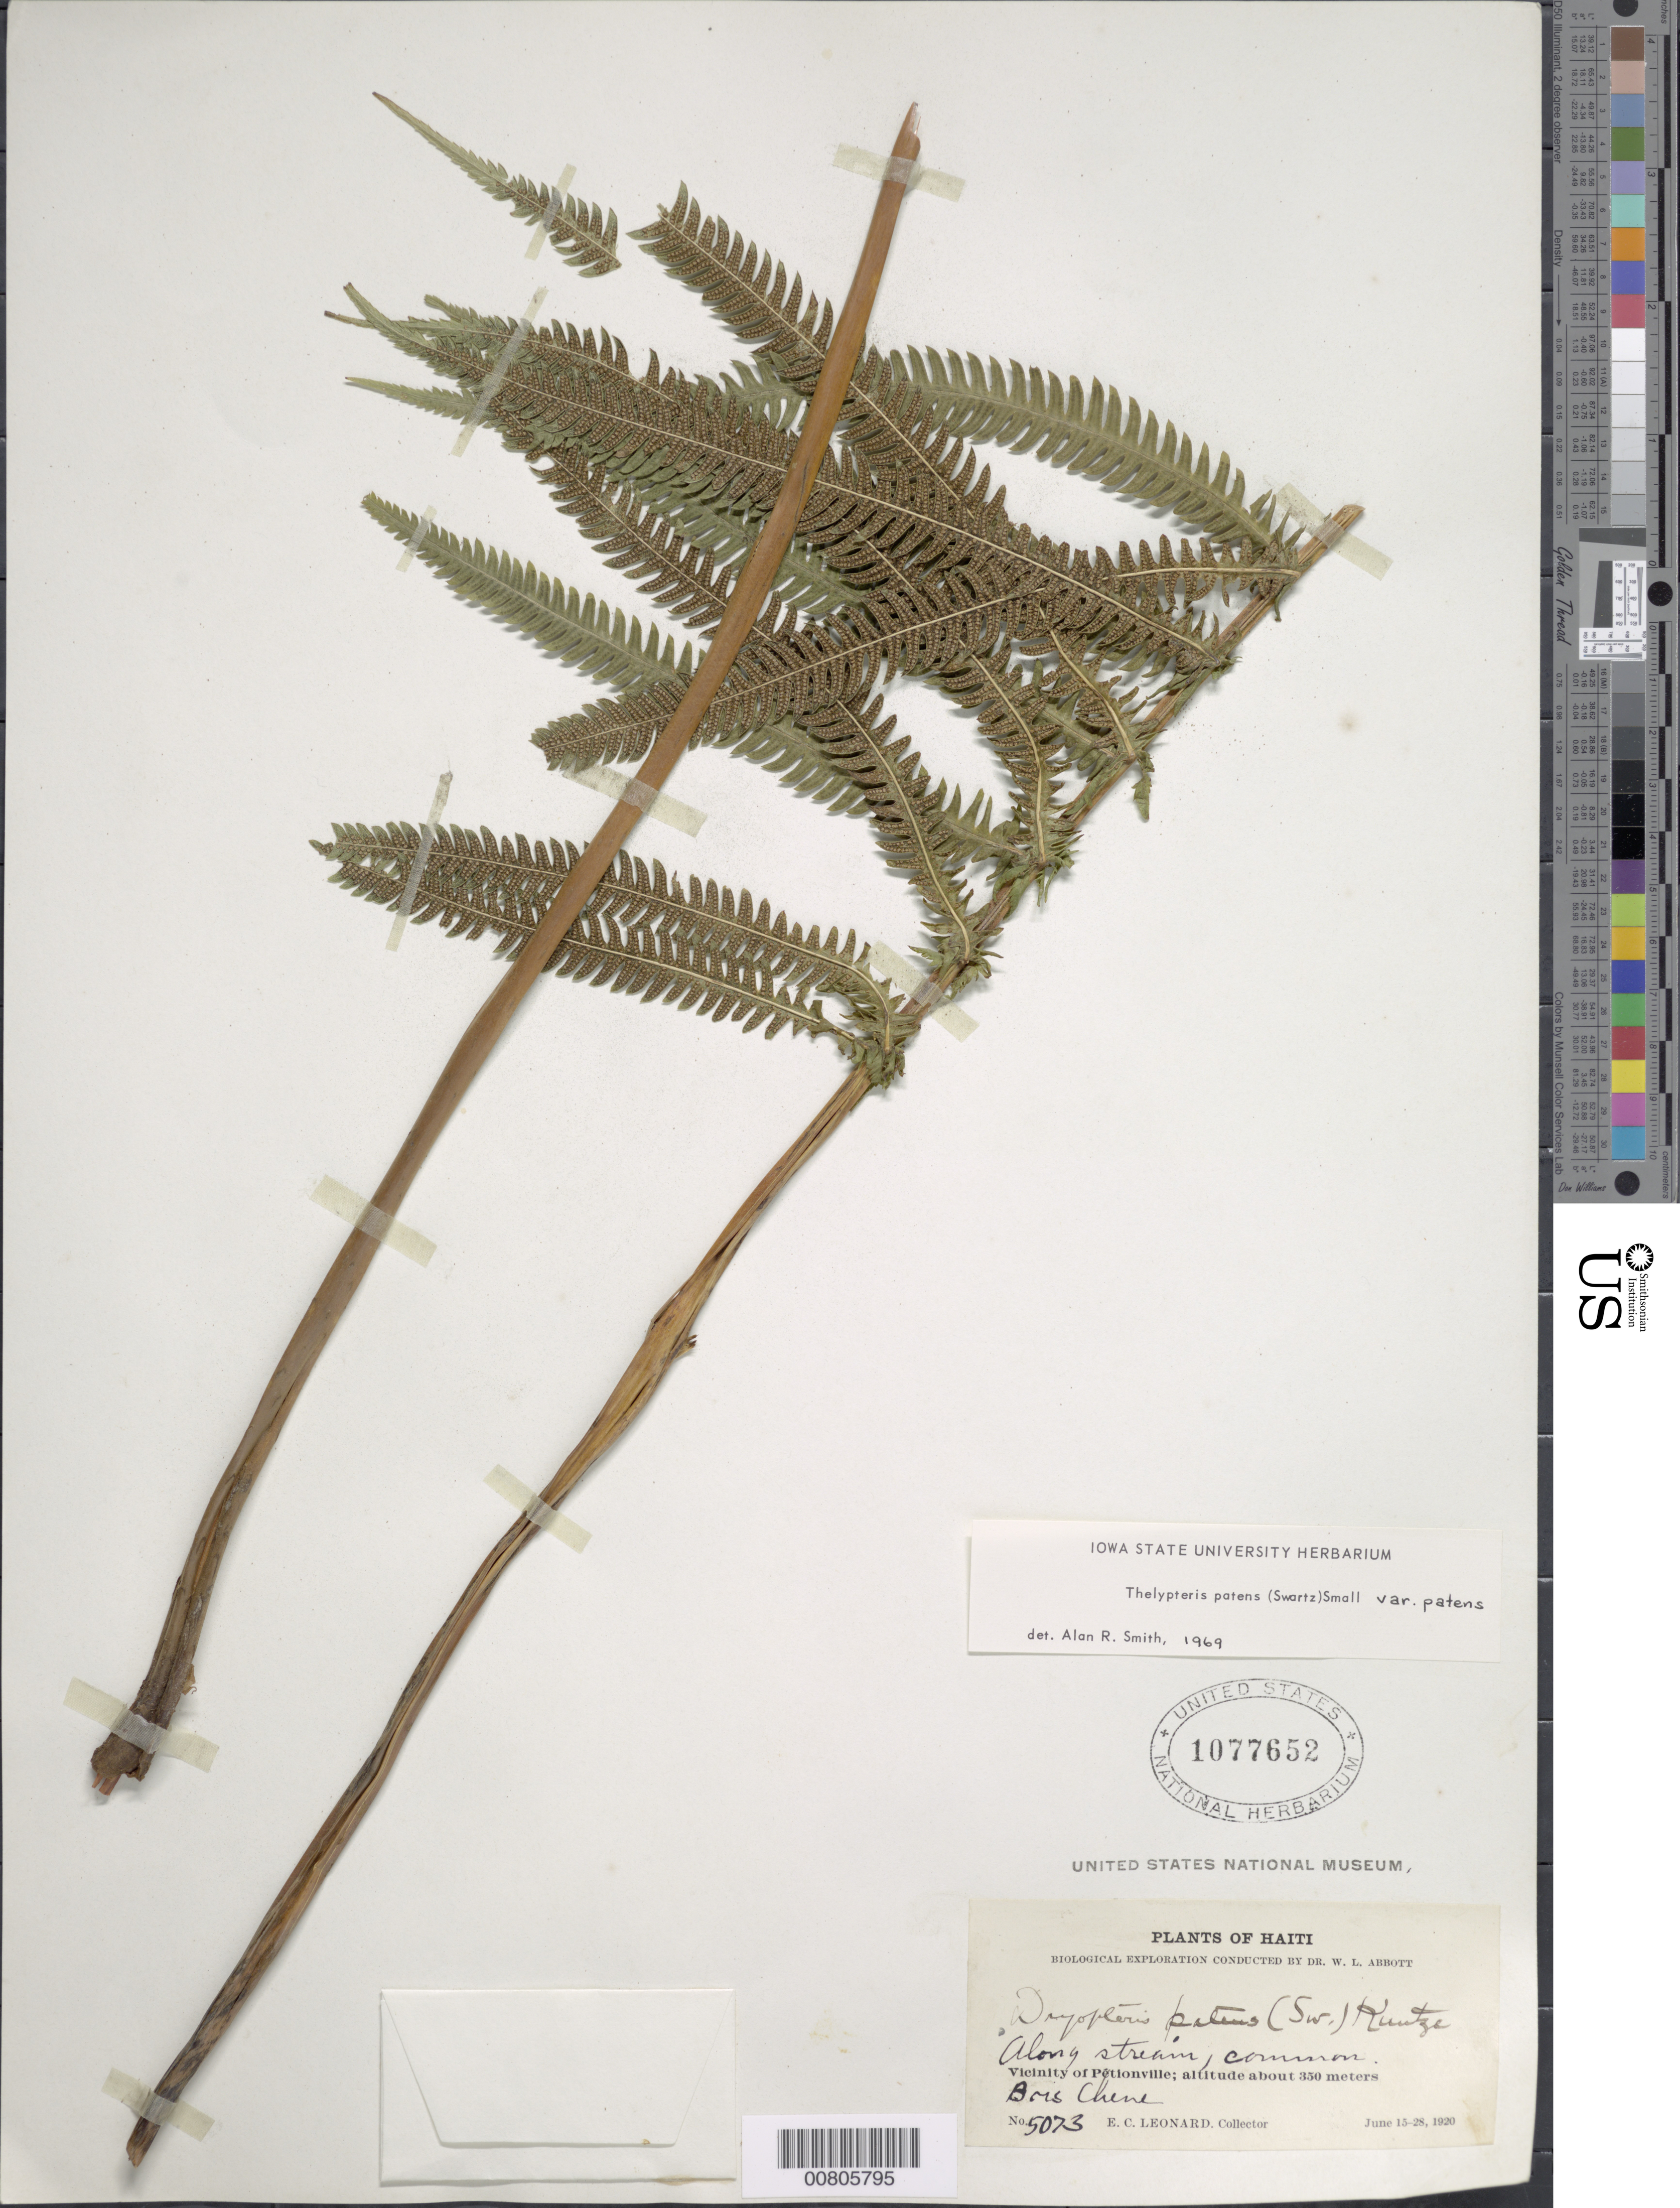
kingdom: Plantae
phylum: Tracheophyta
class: Polypodiopsida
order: Polypodiales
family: Thelypteridaceae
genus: Christella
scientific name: Christella patens var. patens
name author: (Sw.) Holttum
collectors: E. C. Leonard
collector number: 5073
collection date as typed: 15 Jun 1920 to 28 Jun 1920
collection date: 1920-06-15/1920-06-28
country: Haiti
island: Hispaniola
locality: Pétionville vicinity, Bois Chene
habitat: Along stream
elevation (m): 350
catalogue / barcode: US 1077652